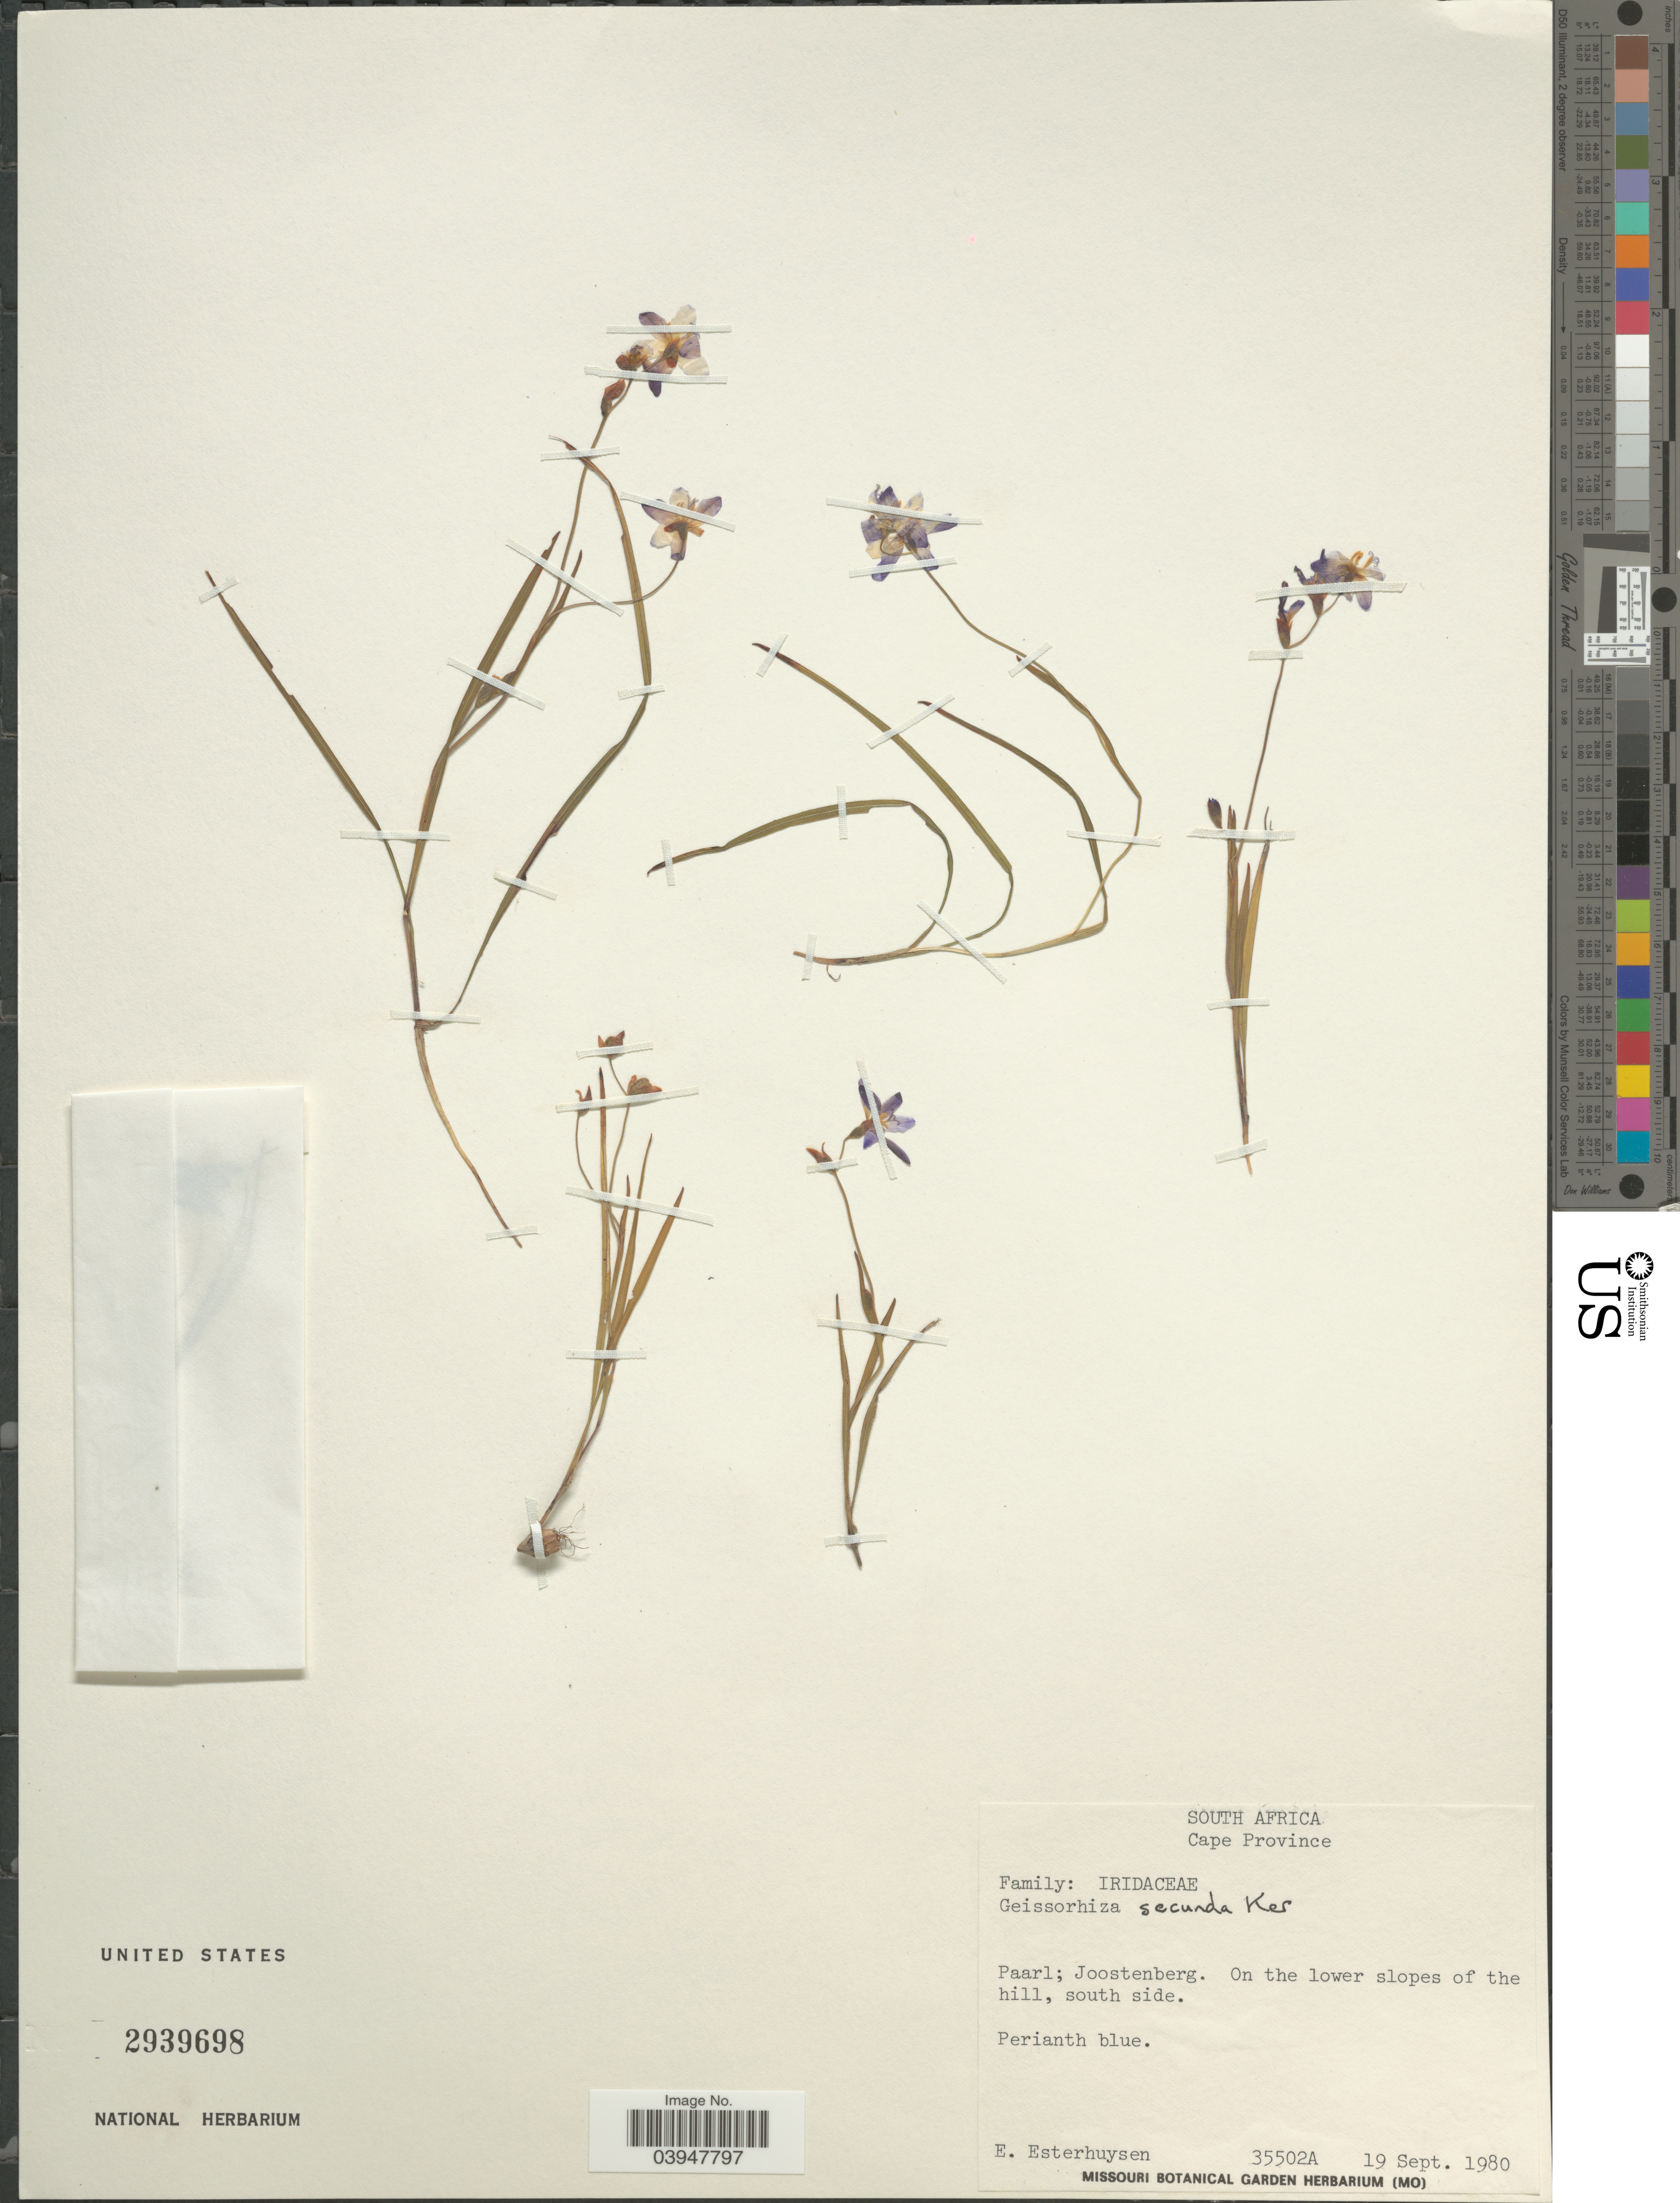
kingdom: Plantae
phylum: Tracheophyta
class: Liliopsida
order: Asparagales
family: Iridaceae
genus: Geissorhiza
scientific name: Geissorhiza aspera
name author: Goldblatt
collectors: E. E. Esterhuysen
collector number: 35502A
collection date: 1980-09-19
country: South Africa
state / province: Western Cape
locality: Paarl; Joostenberg. On the lower slopes of the hill, south side.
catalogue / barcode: US 2939698